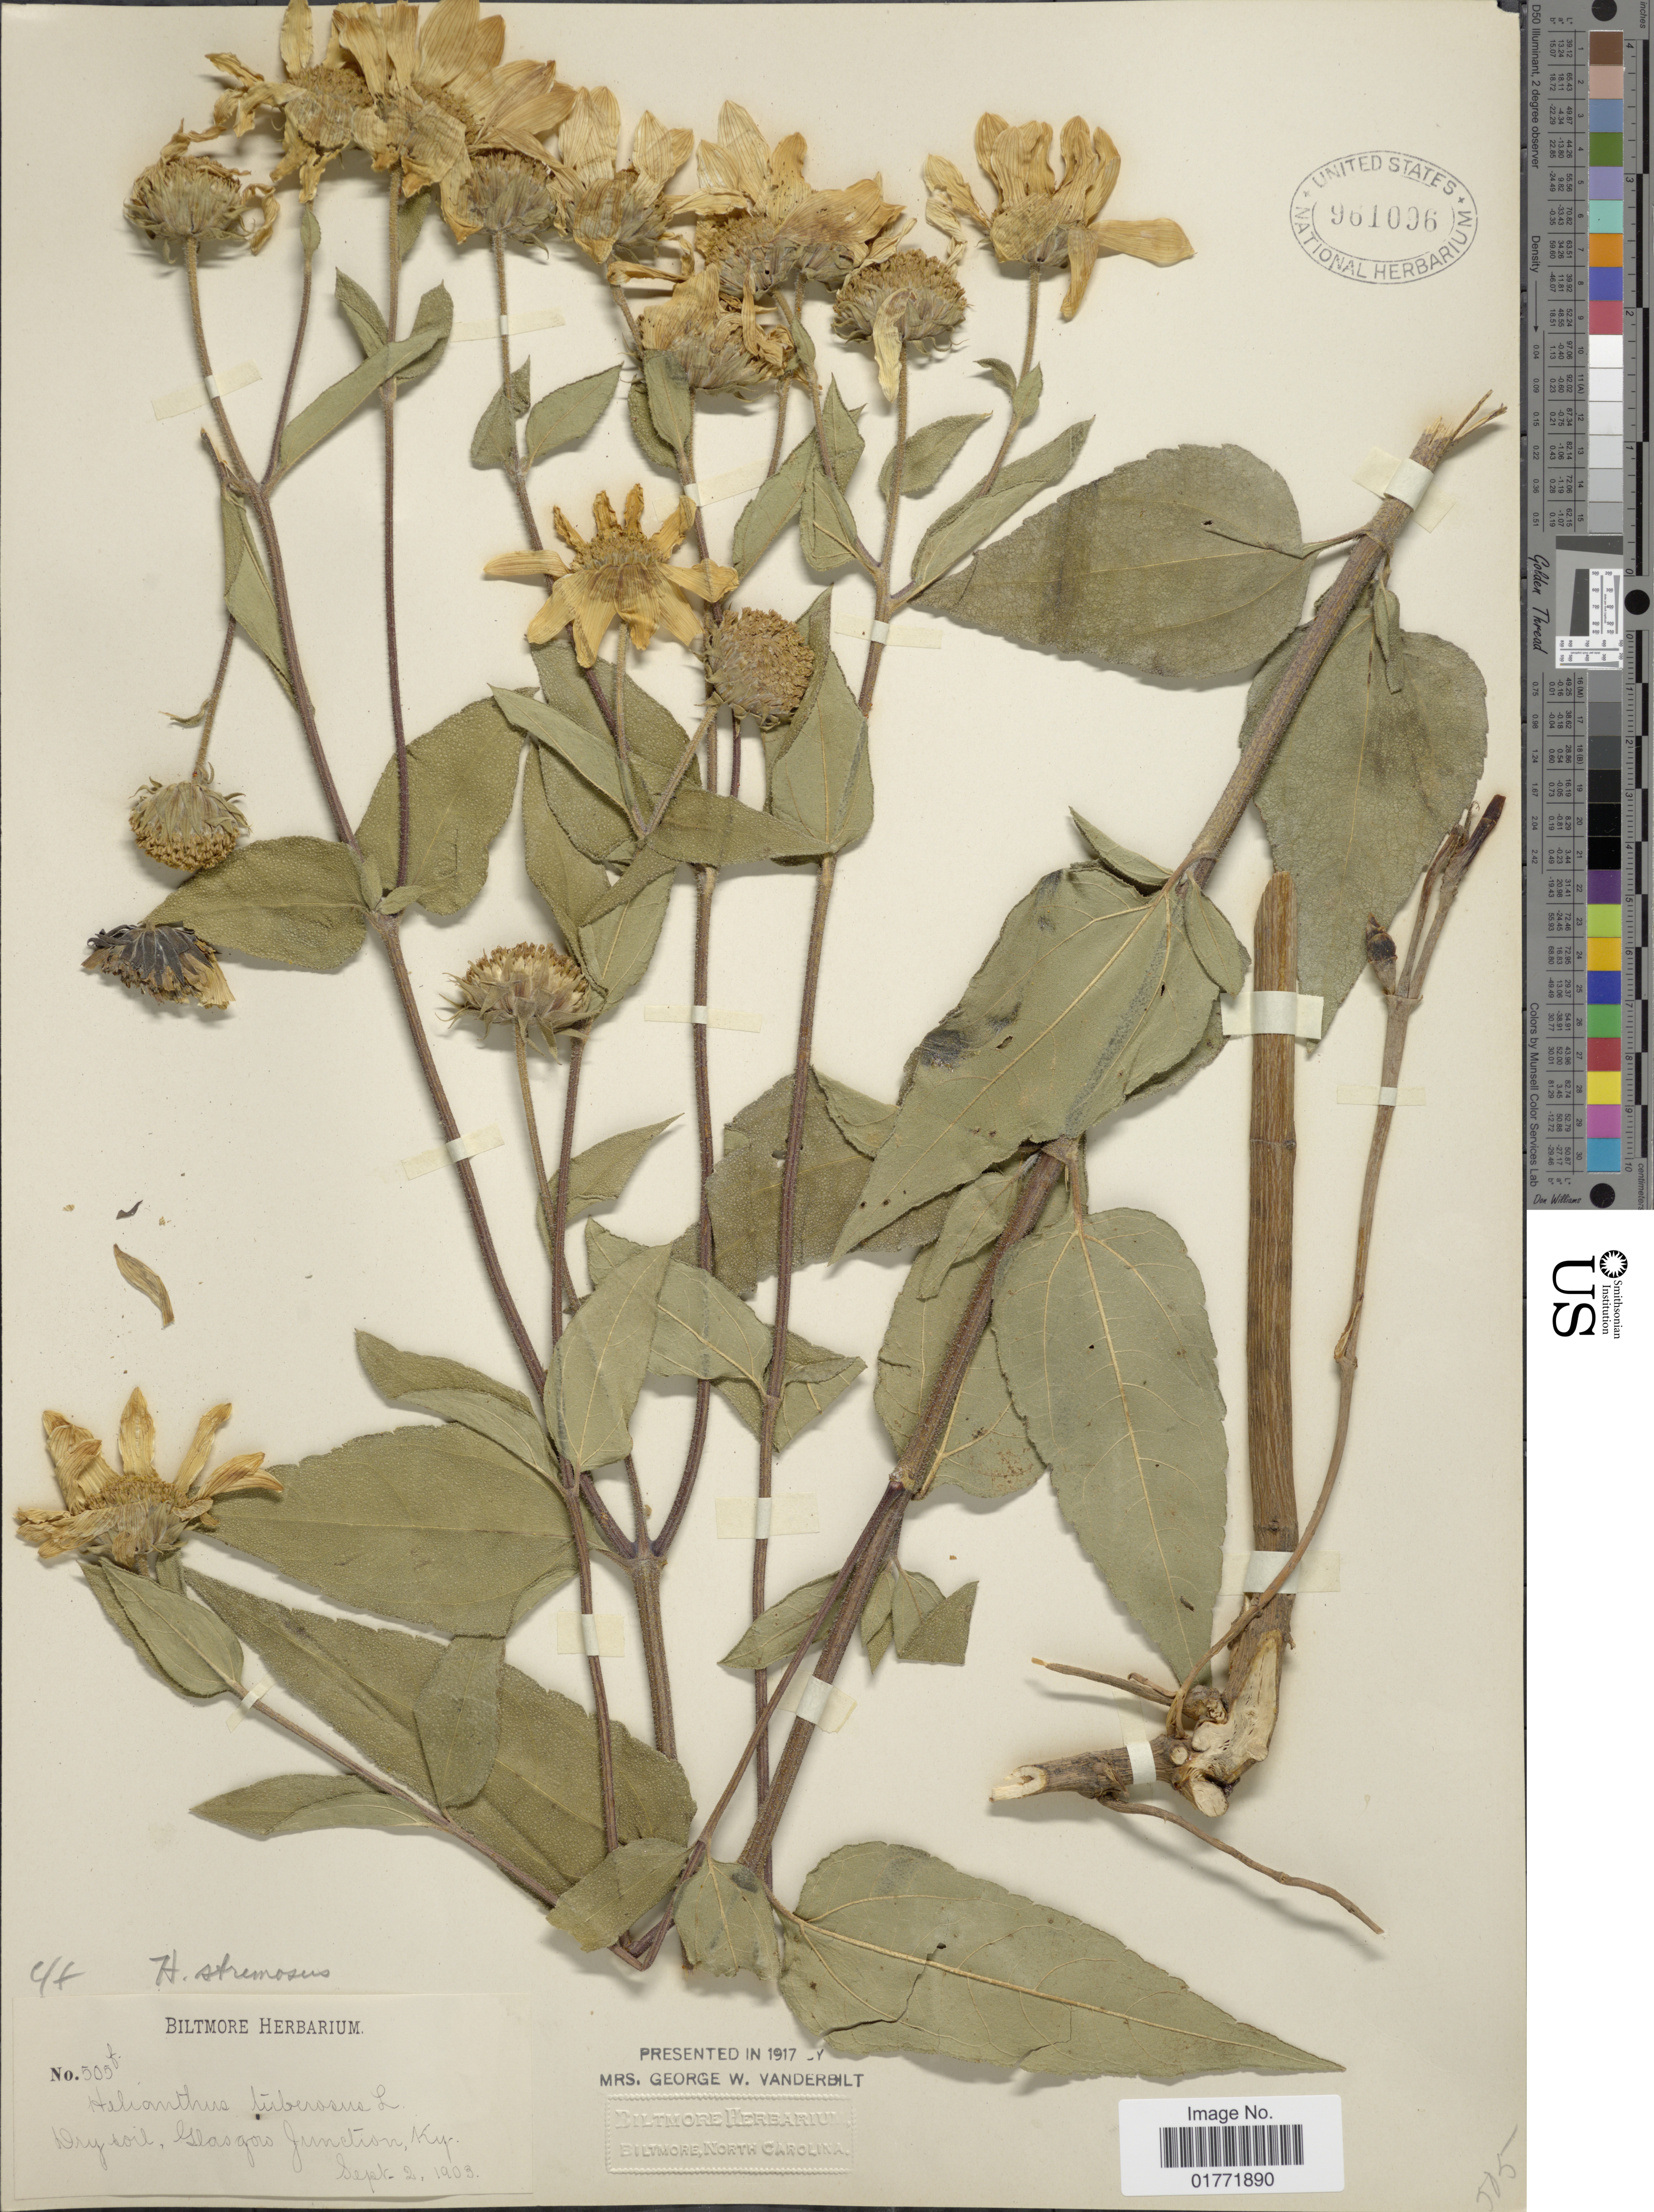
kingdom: Plantae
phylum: Tracheophyta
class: Magnoliopsida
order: Asterales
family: Asteraceae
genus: Helianthus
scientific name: Helianthus tuberosus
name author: L.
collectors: ex herb. Biltmore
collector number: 505f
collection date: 1903-09-02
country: United States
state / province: Kentucky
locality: Glasgow Junction, Ky.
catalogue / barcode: US 961096